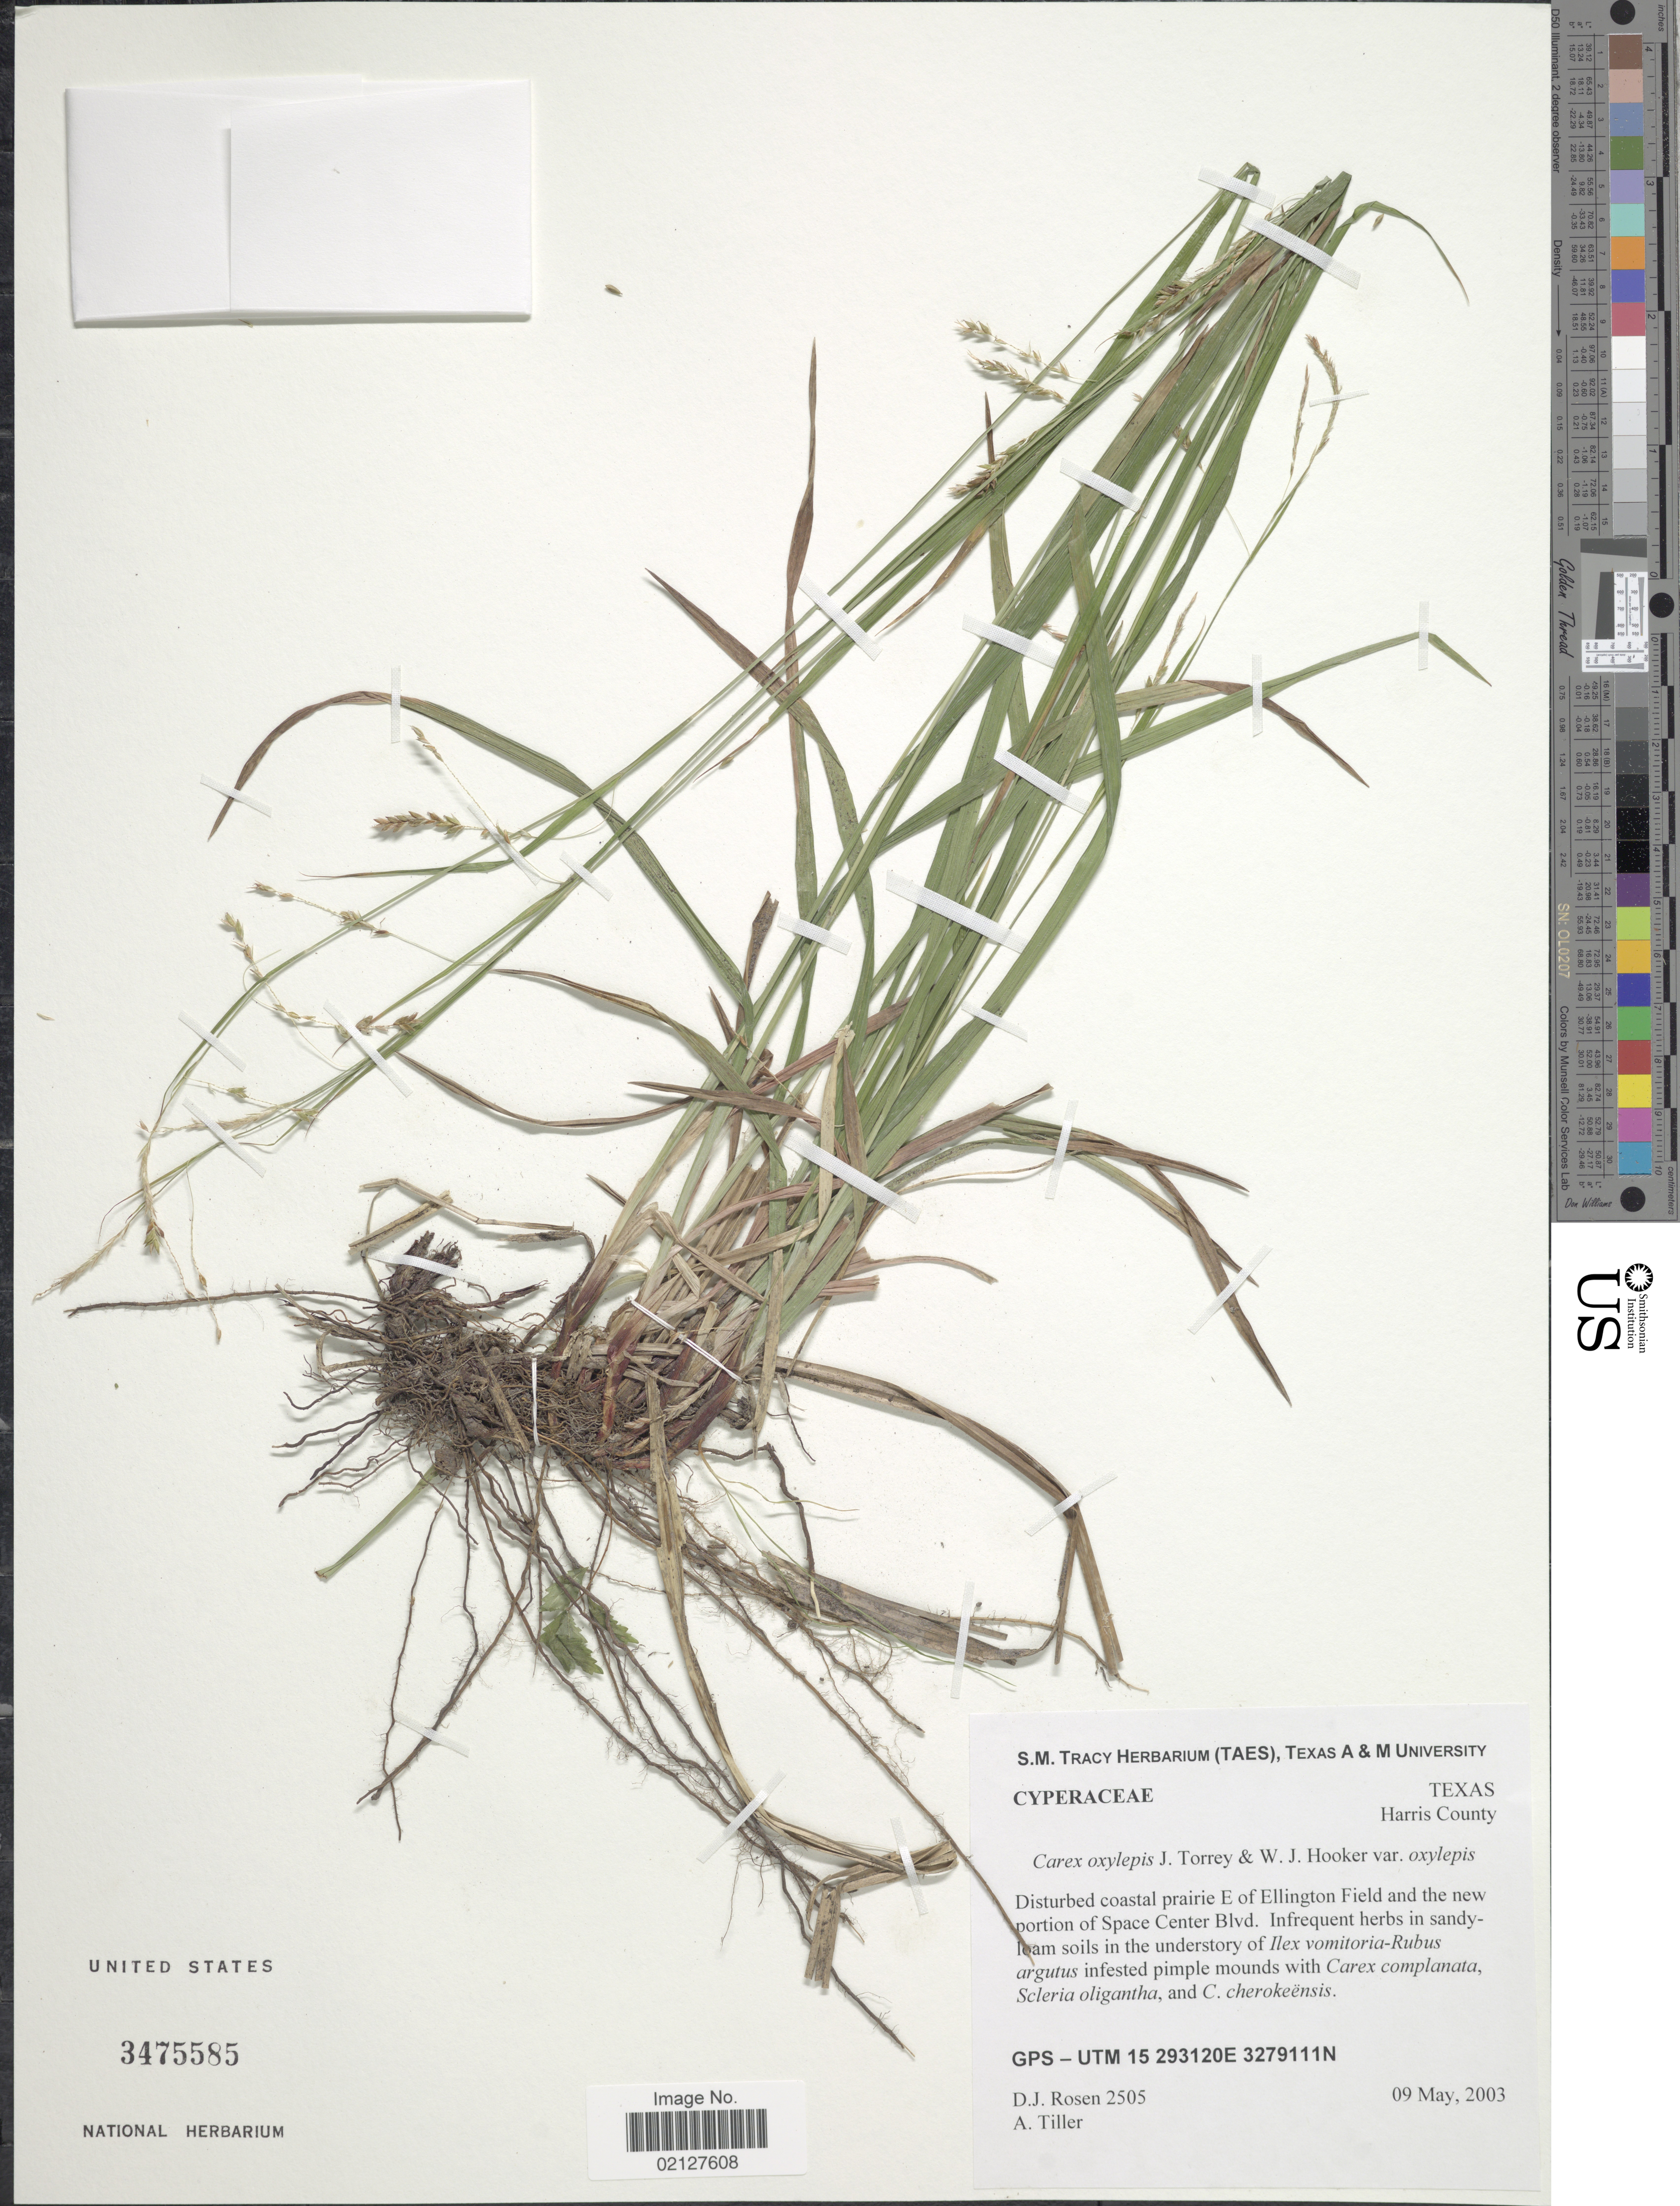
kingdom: Plantae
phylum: Tracheophyta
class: Liliopsida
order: Poales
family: Cyperaceae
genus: Carex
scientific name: Carex oxylepis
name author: Torr. & Hook.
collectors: D. J. Rosen & A. Tiller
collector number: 2505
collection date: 2003-05-09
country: United States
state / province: Texas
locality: Harris County. E of Ellington Field and the new portion of Space Center Blvd.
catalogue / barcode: US 3475585